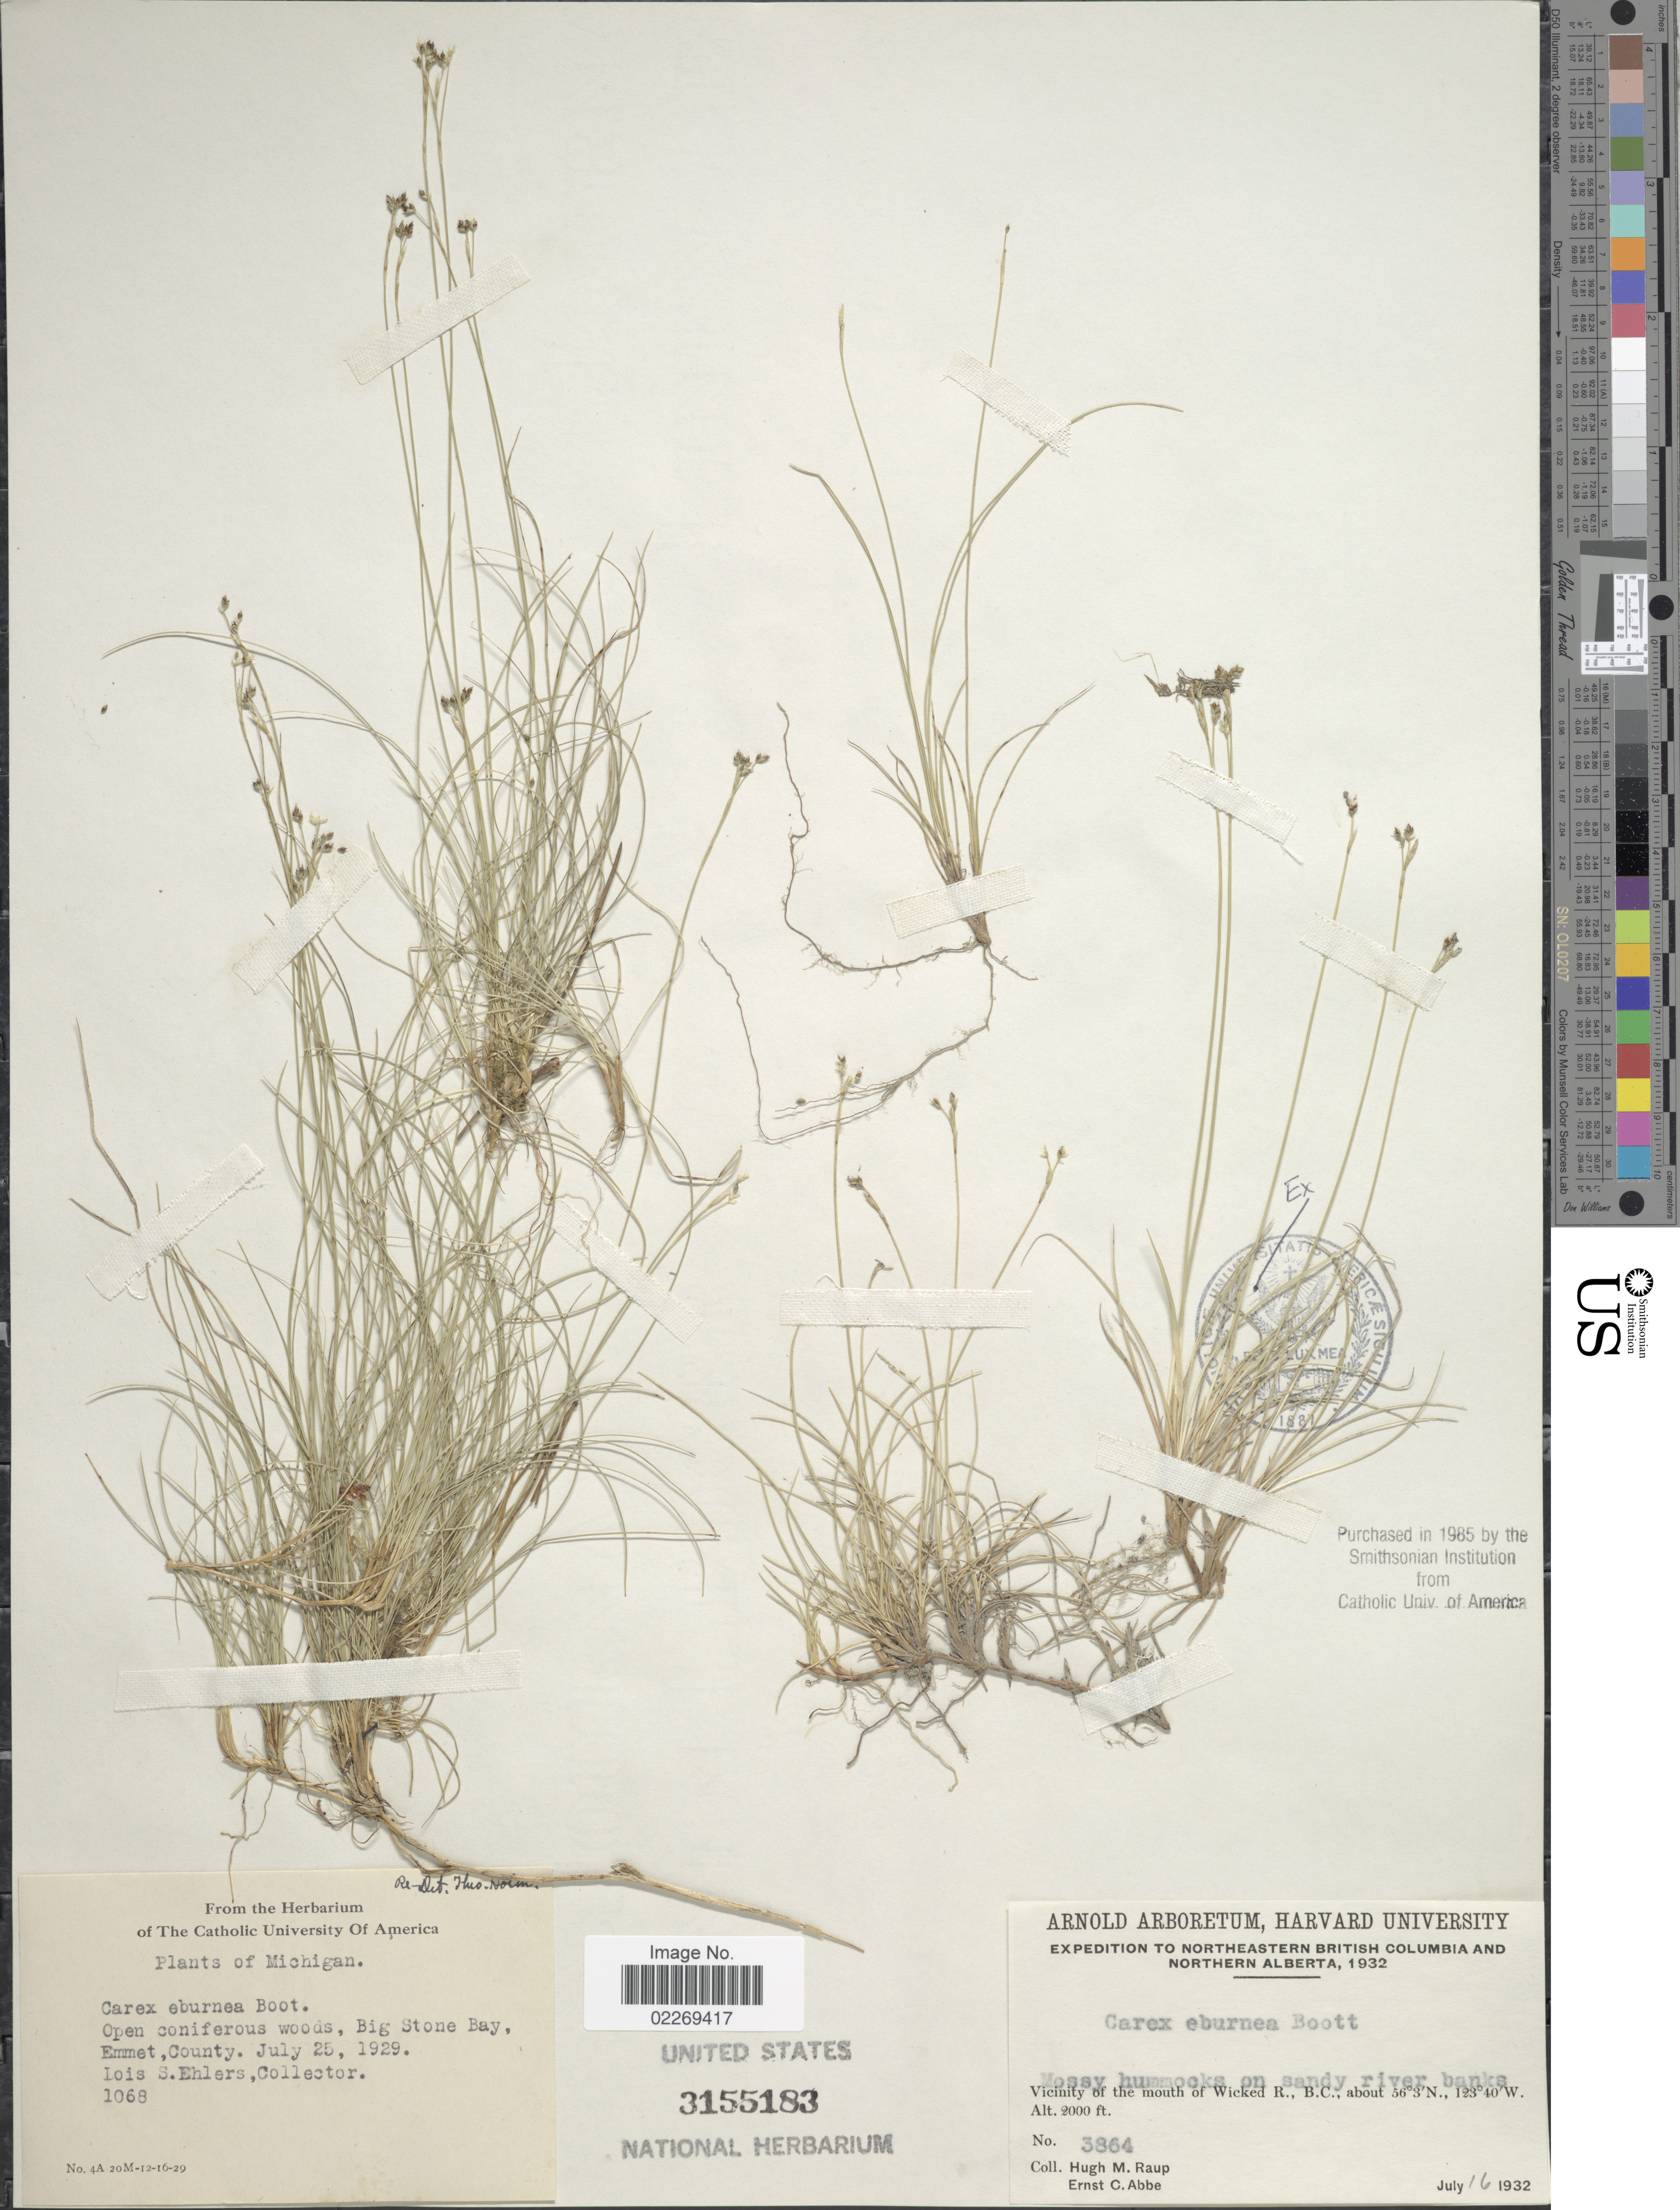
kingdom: Plantae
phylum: Tracheophyta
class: Liliopsida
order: Poales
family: Cyperaceae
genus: Carex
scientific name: Carex eburnea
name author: Boott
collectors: L. Ehlers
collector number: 1068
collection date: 1929-07-25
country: United States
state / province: Michigan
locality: Open coniferous woods, Big Stone Bay, Emmet, County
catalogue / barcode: US 3155183